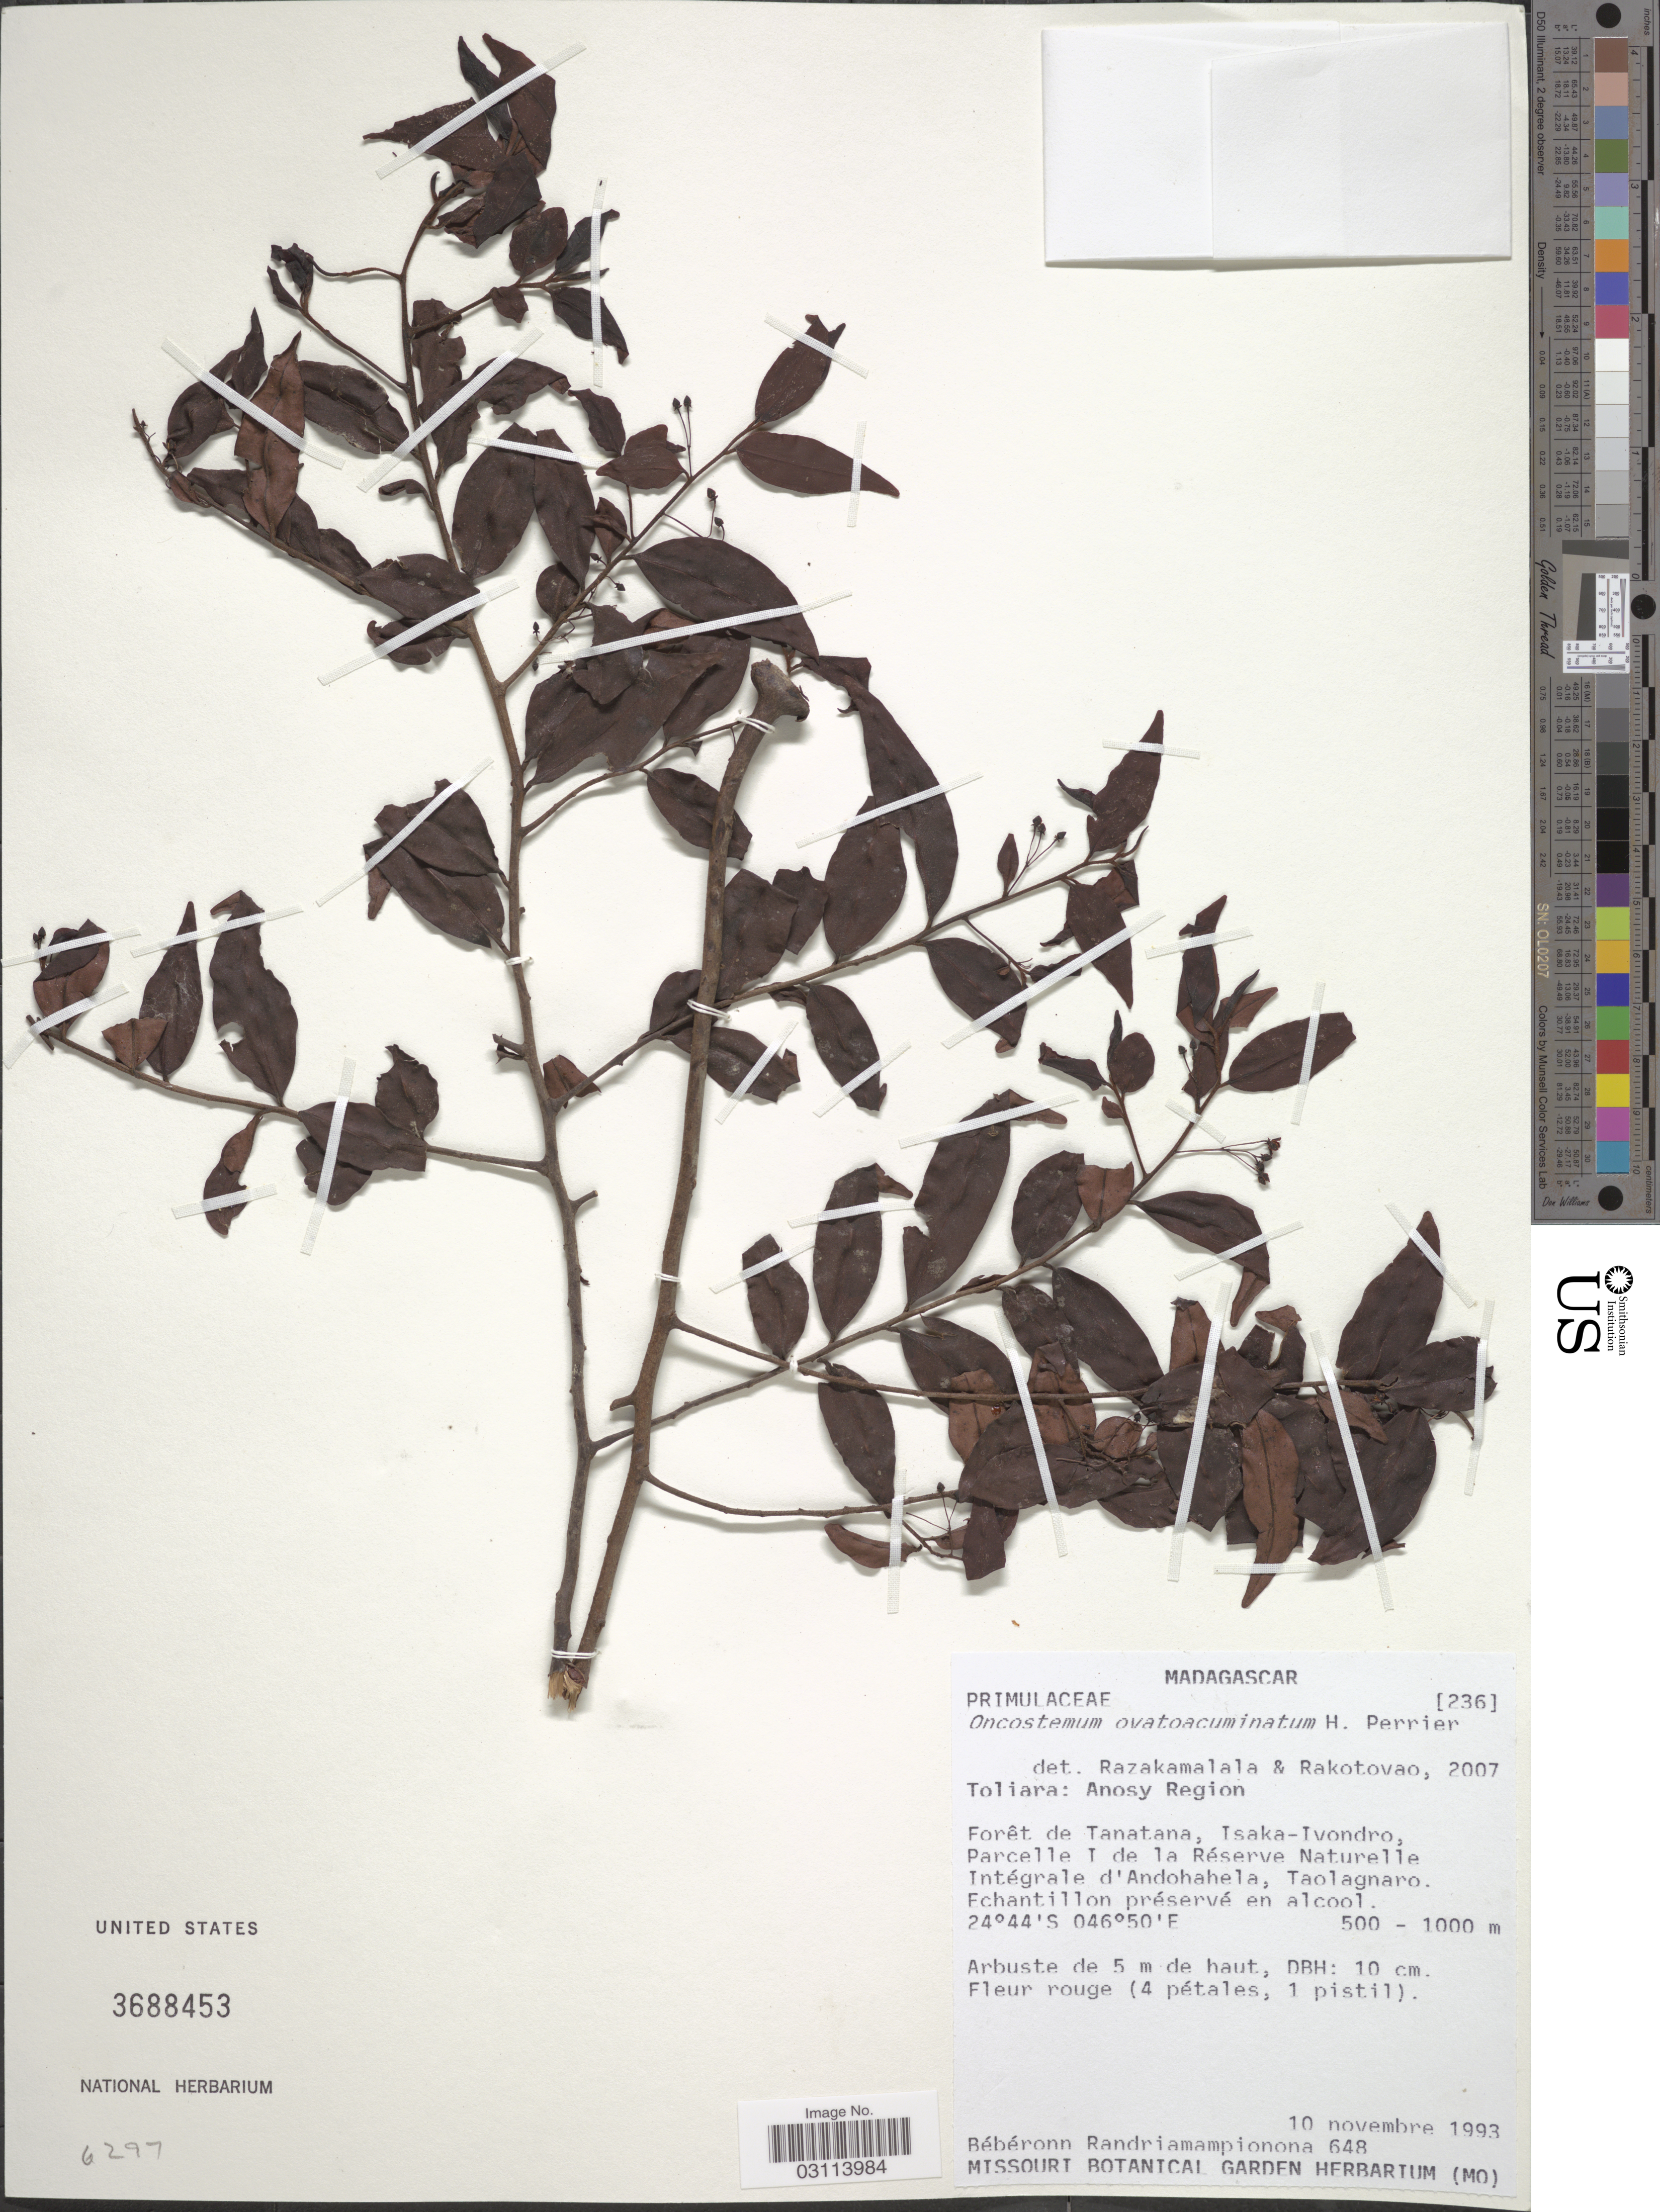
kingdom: Plantae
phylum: Tracheophyta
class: Magnoliopsida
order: Ericales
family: Primulaceae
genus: Oncostemum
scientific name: Oncostemum ovatoacuminatum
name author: H. Perrier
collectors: B. Randriamampionona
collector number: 648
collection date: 1993-11-10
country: Madagascar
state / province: Anosy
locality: Anosy Region. Forêt de Tanatana, Tsaka-Ivondro, Parcelle I de la Réserve Naturelle Intégrale d'Andohahela, Taolagnaro.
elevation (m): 500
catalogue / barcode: US 3688453